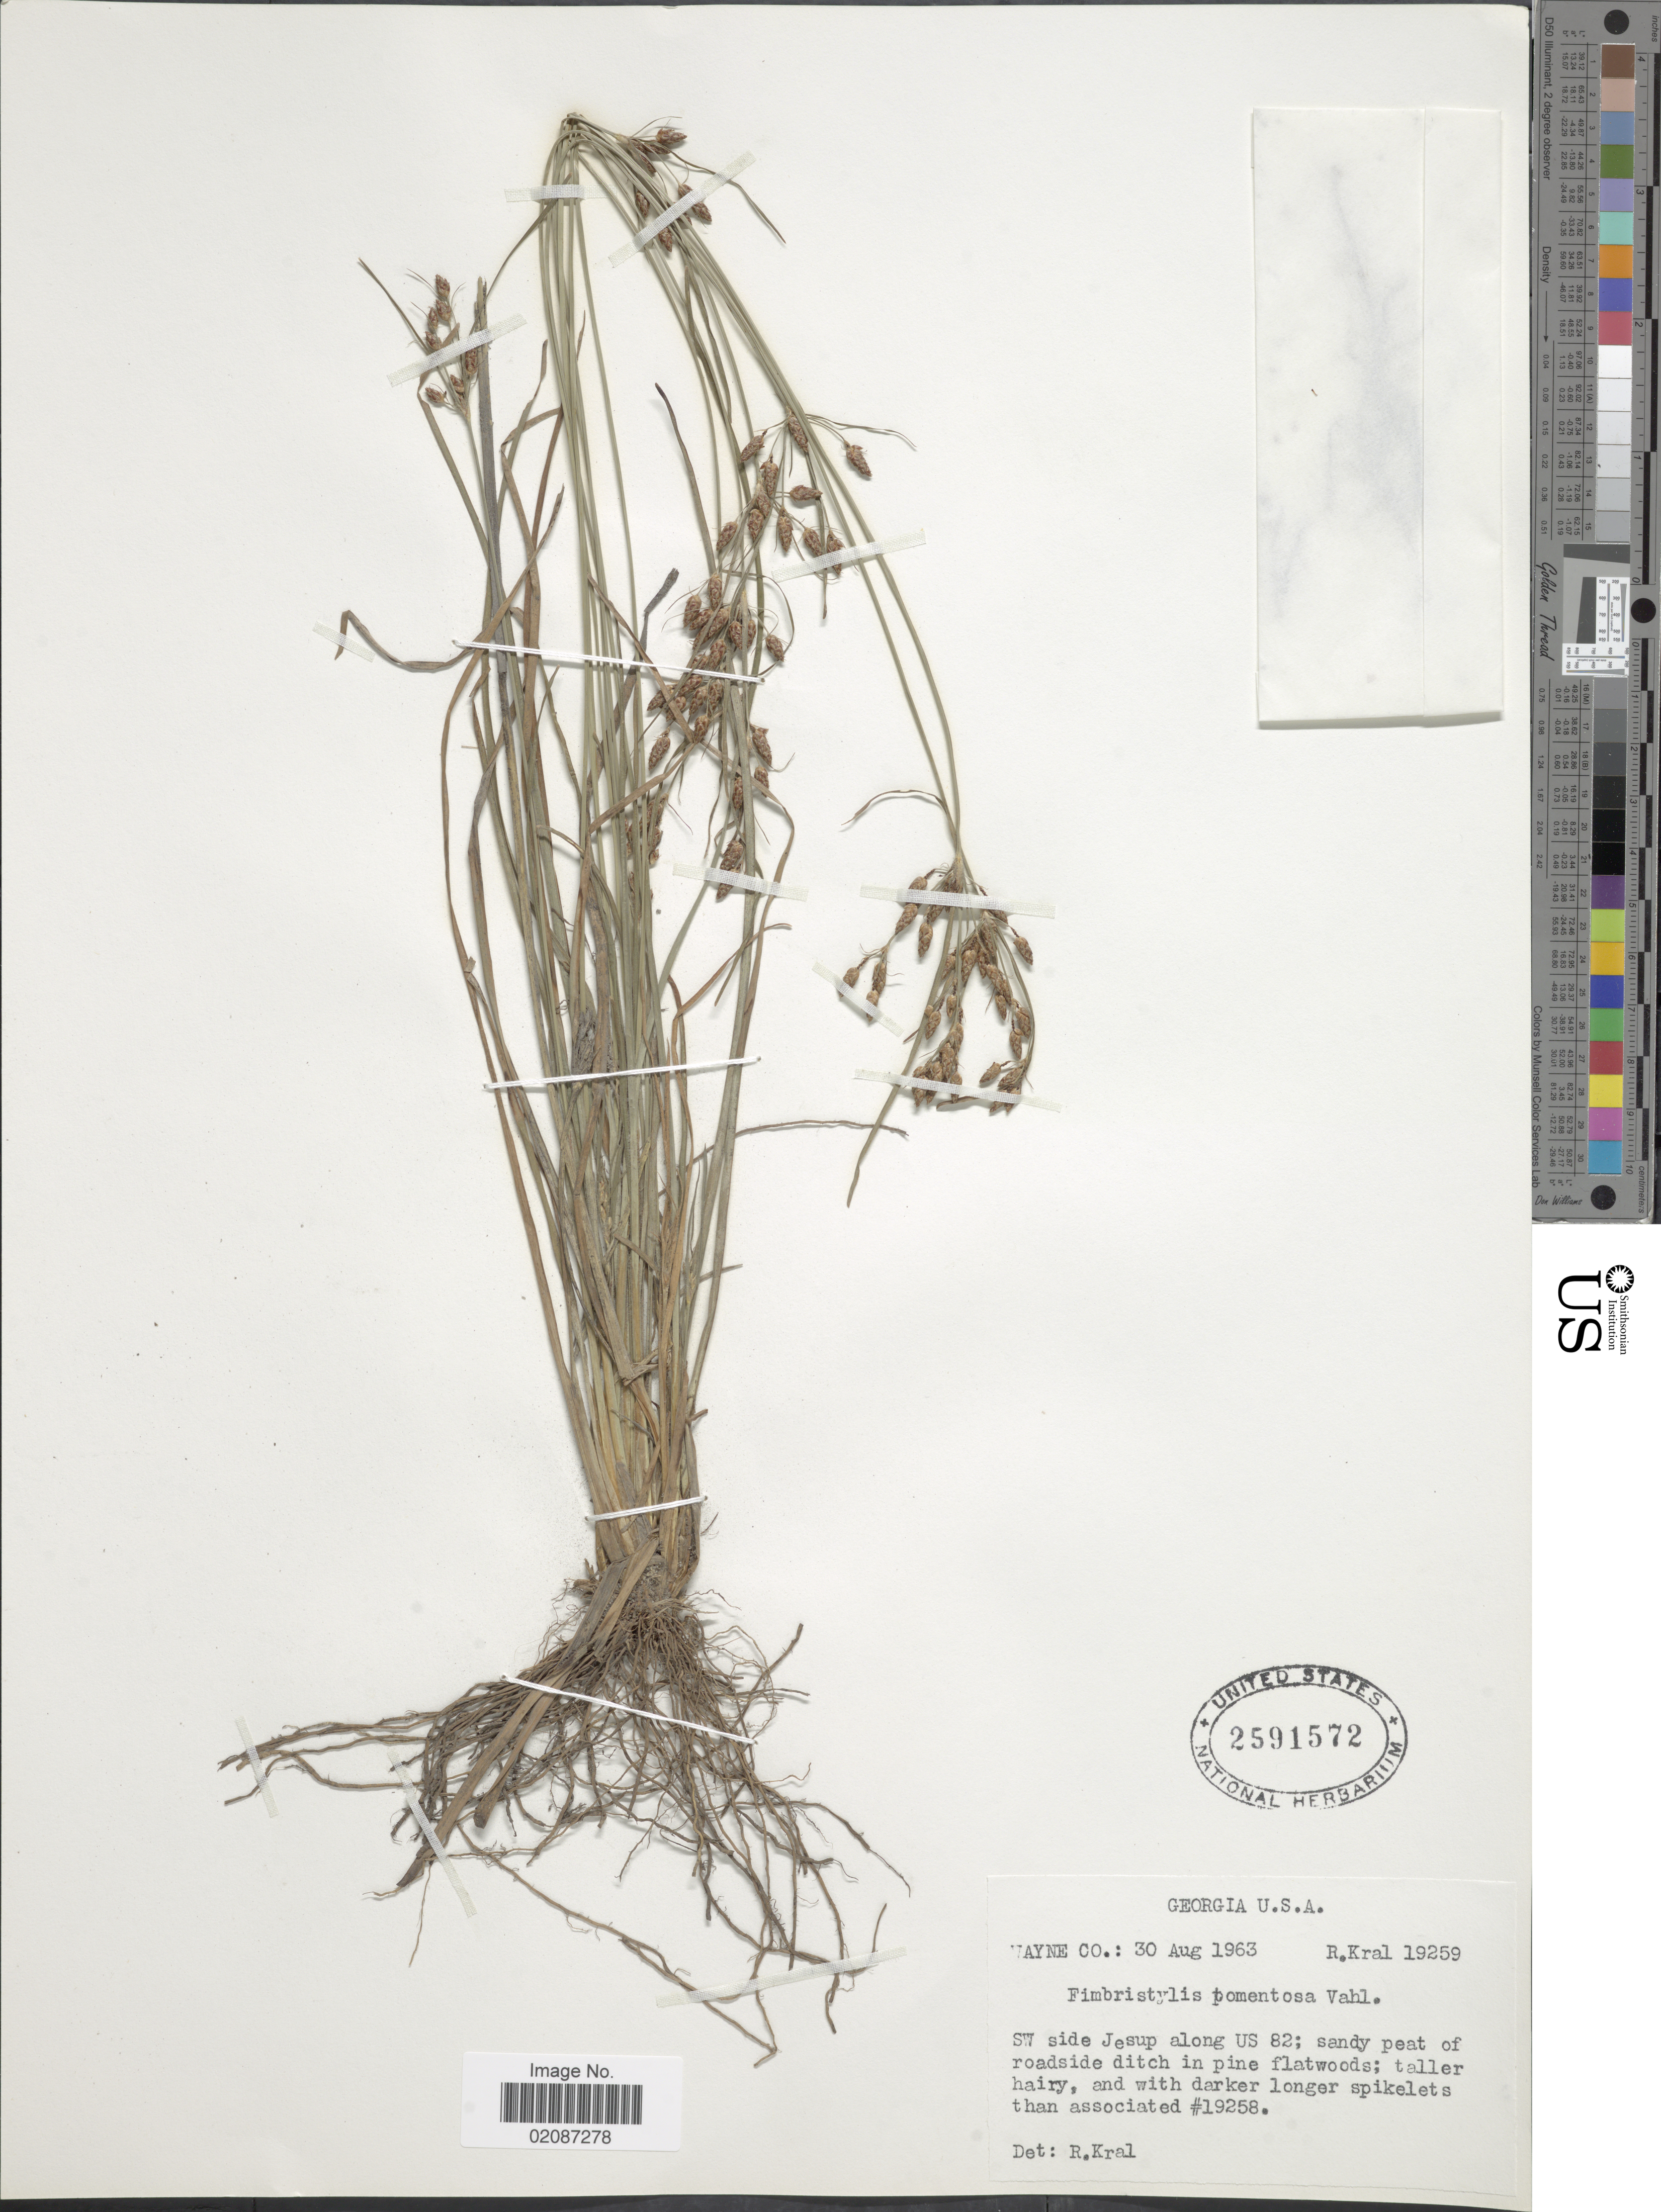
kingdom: Plantae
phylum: Tracheophyta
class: Liliopsida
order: Poales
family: Cyperaceae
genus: Fimbristylis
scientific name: Fimbristylis tomentosa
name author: Vahl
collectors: R. Kral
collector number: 19259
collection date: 1963-08-30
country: United States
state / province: Georgia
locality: Vayne Co.: SW side of Jesup along US 82; roadside ditch in pine flatwoods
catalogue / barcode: US 2591572